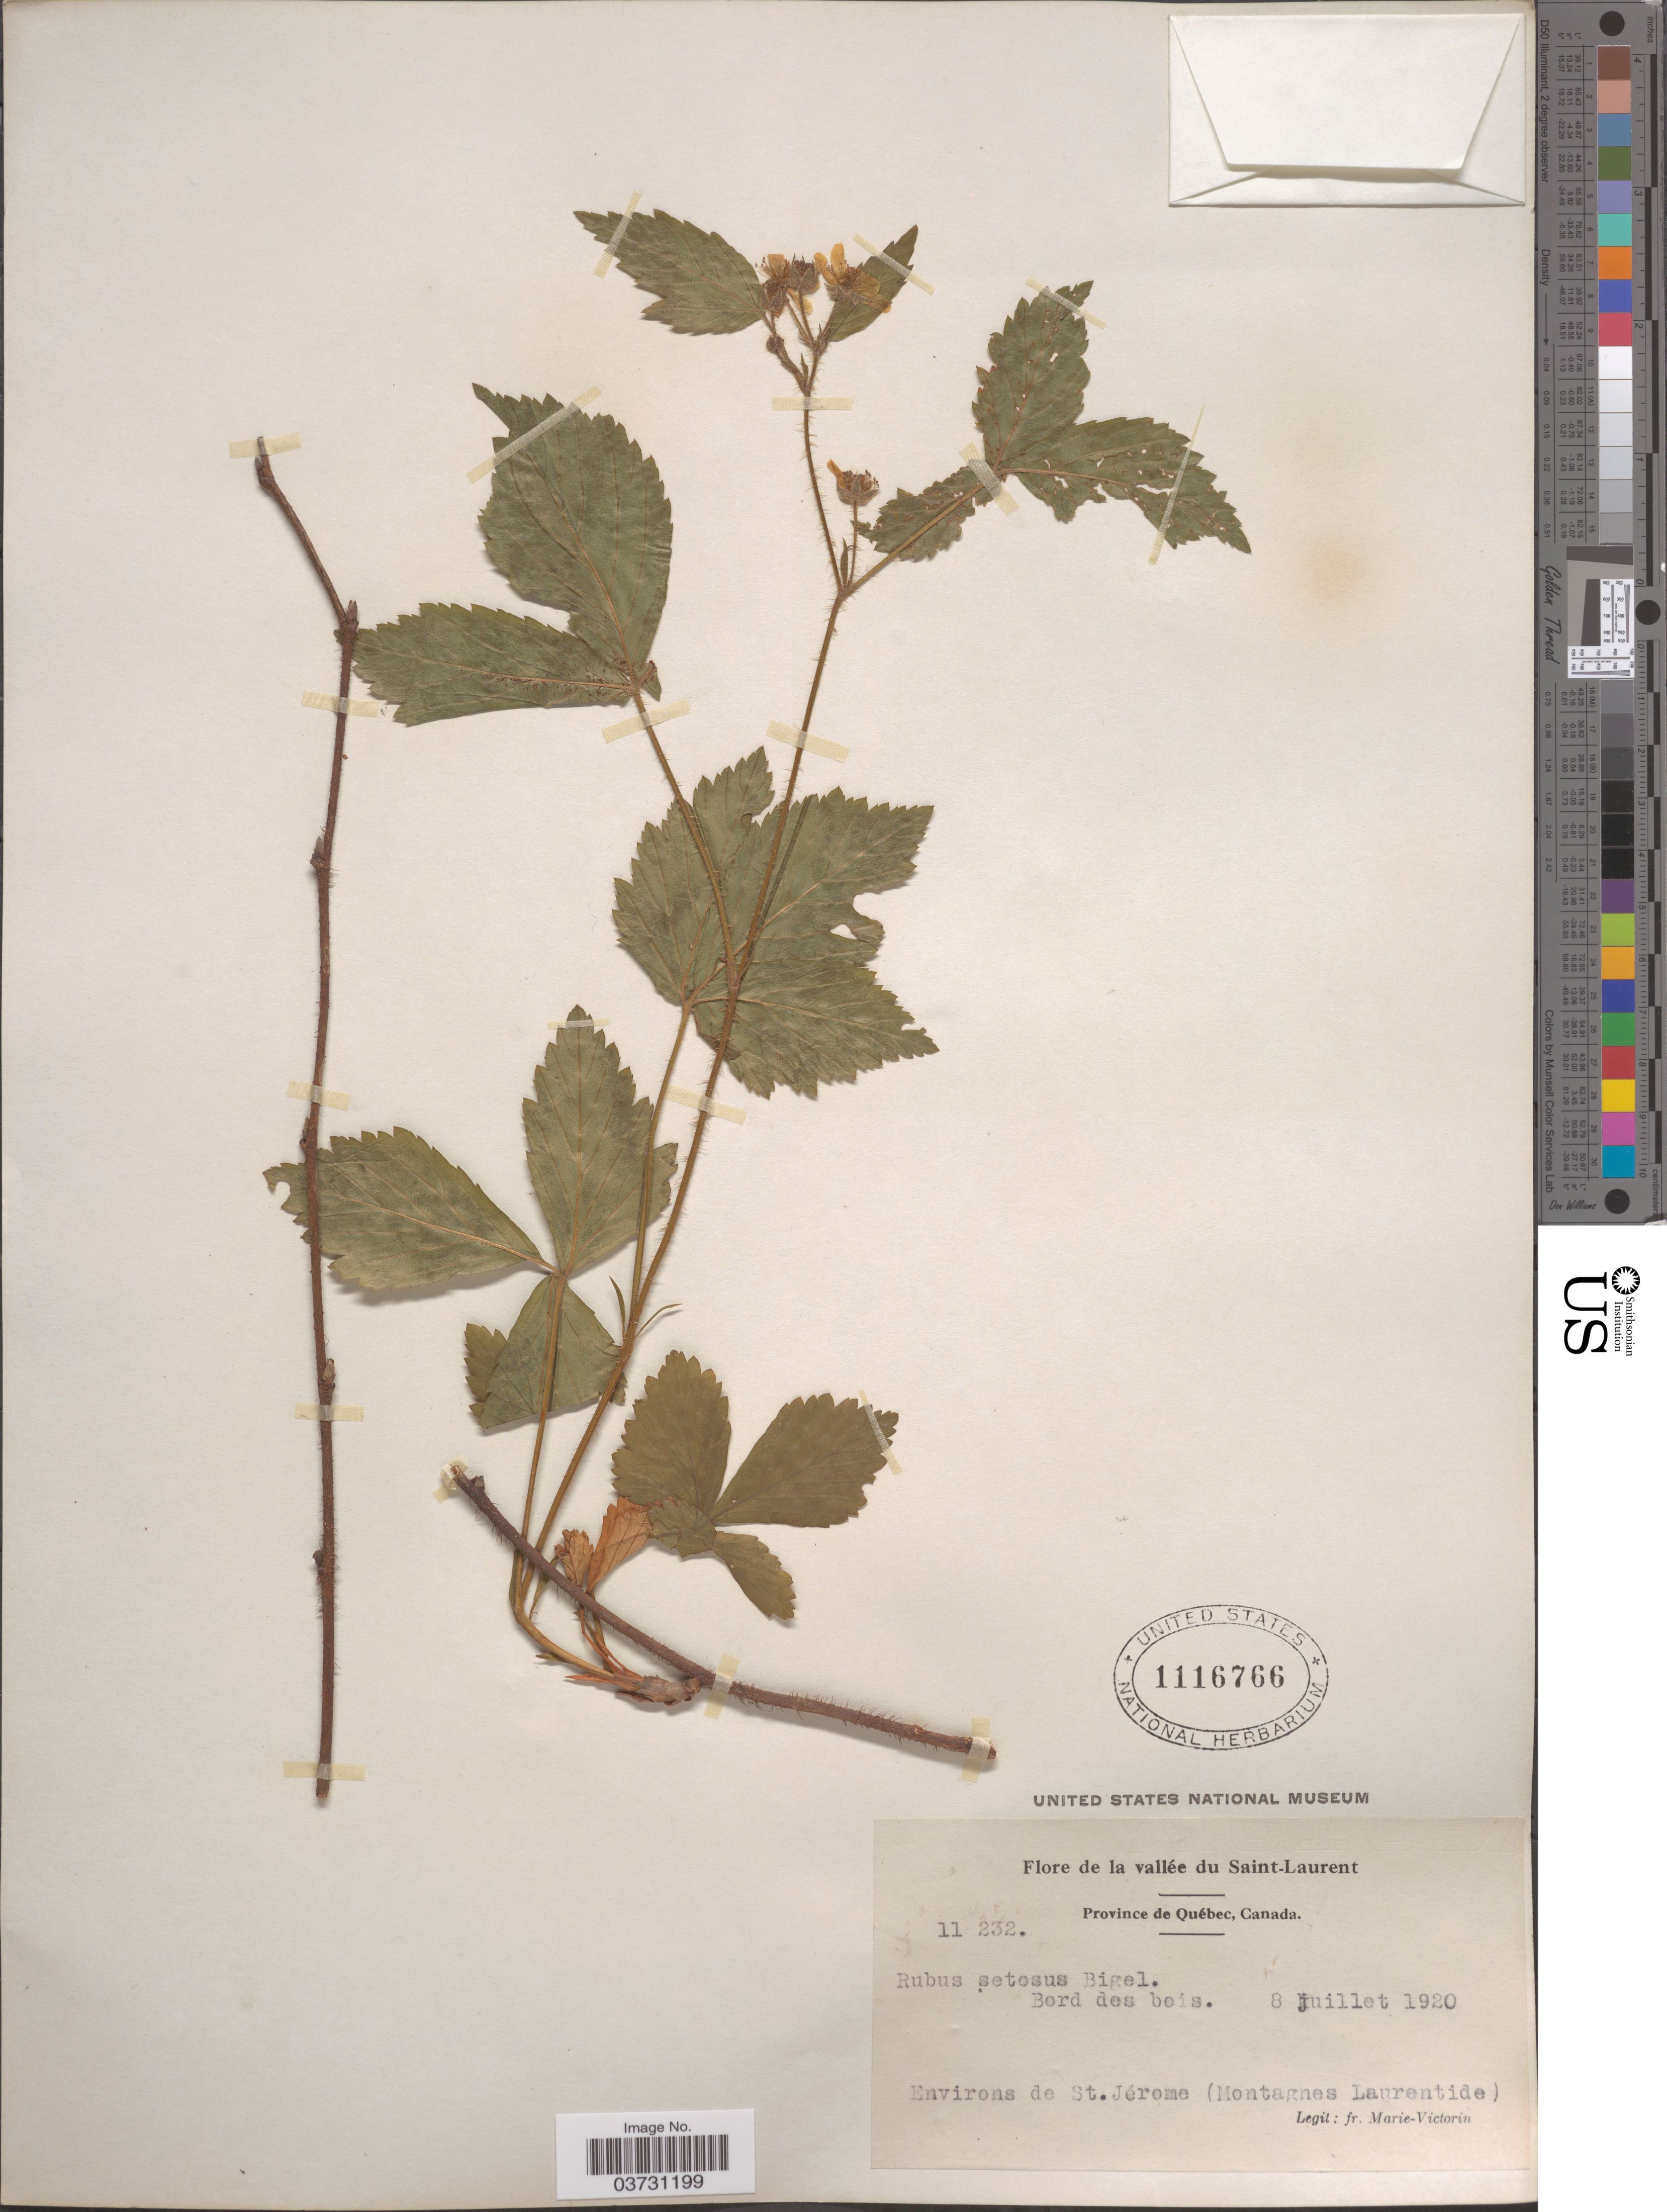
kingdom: Plantae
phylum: Tracheophyta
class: Magnoliopsida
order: Rosales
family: Rosaceae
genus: Rubus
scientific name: Rubus setosus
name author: Bigelow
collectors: F. Marie-Victorin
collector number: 1132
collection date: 1920-07-08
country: Canada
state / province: Quebec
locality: La Vallée du Saint-Laurent. Environs de St. Jérome (Montagnes Laurentide).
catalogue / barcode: US 1116766